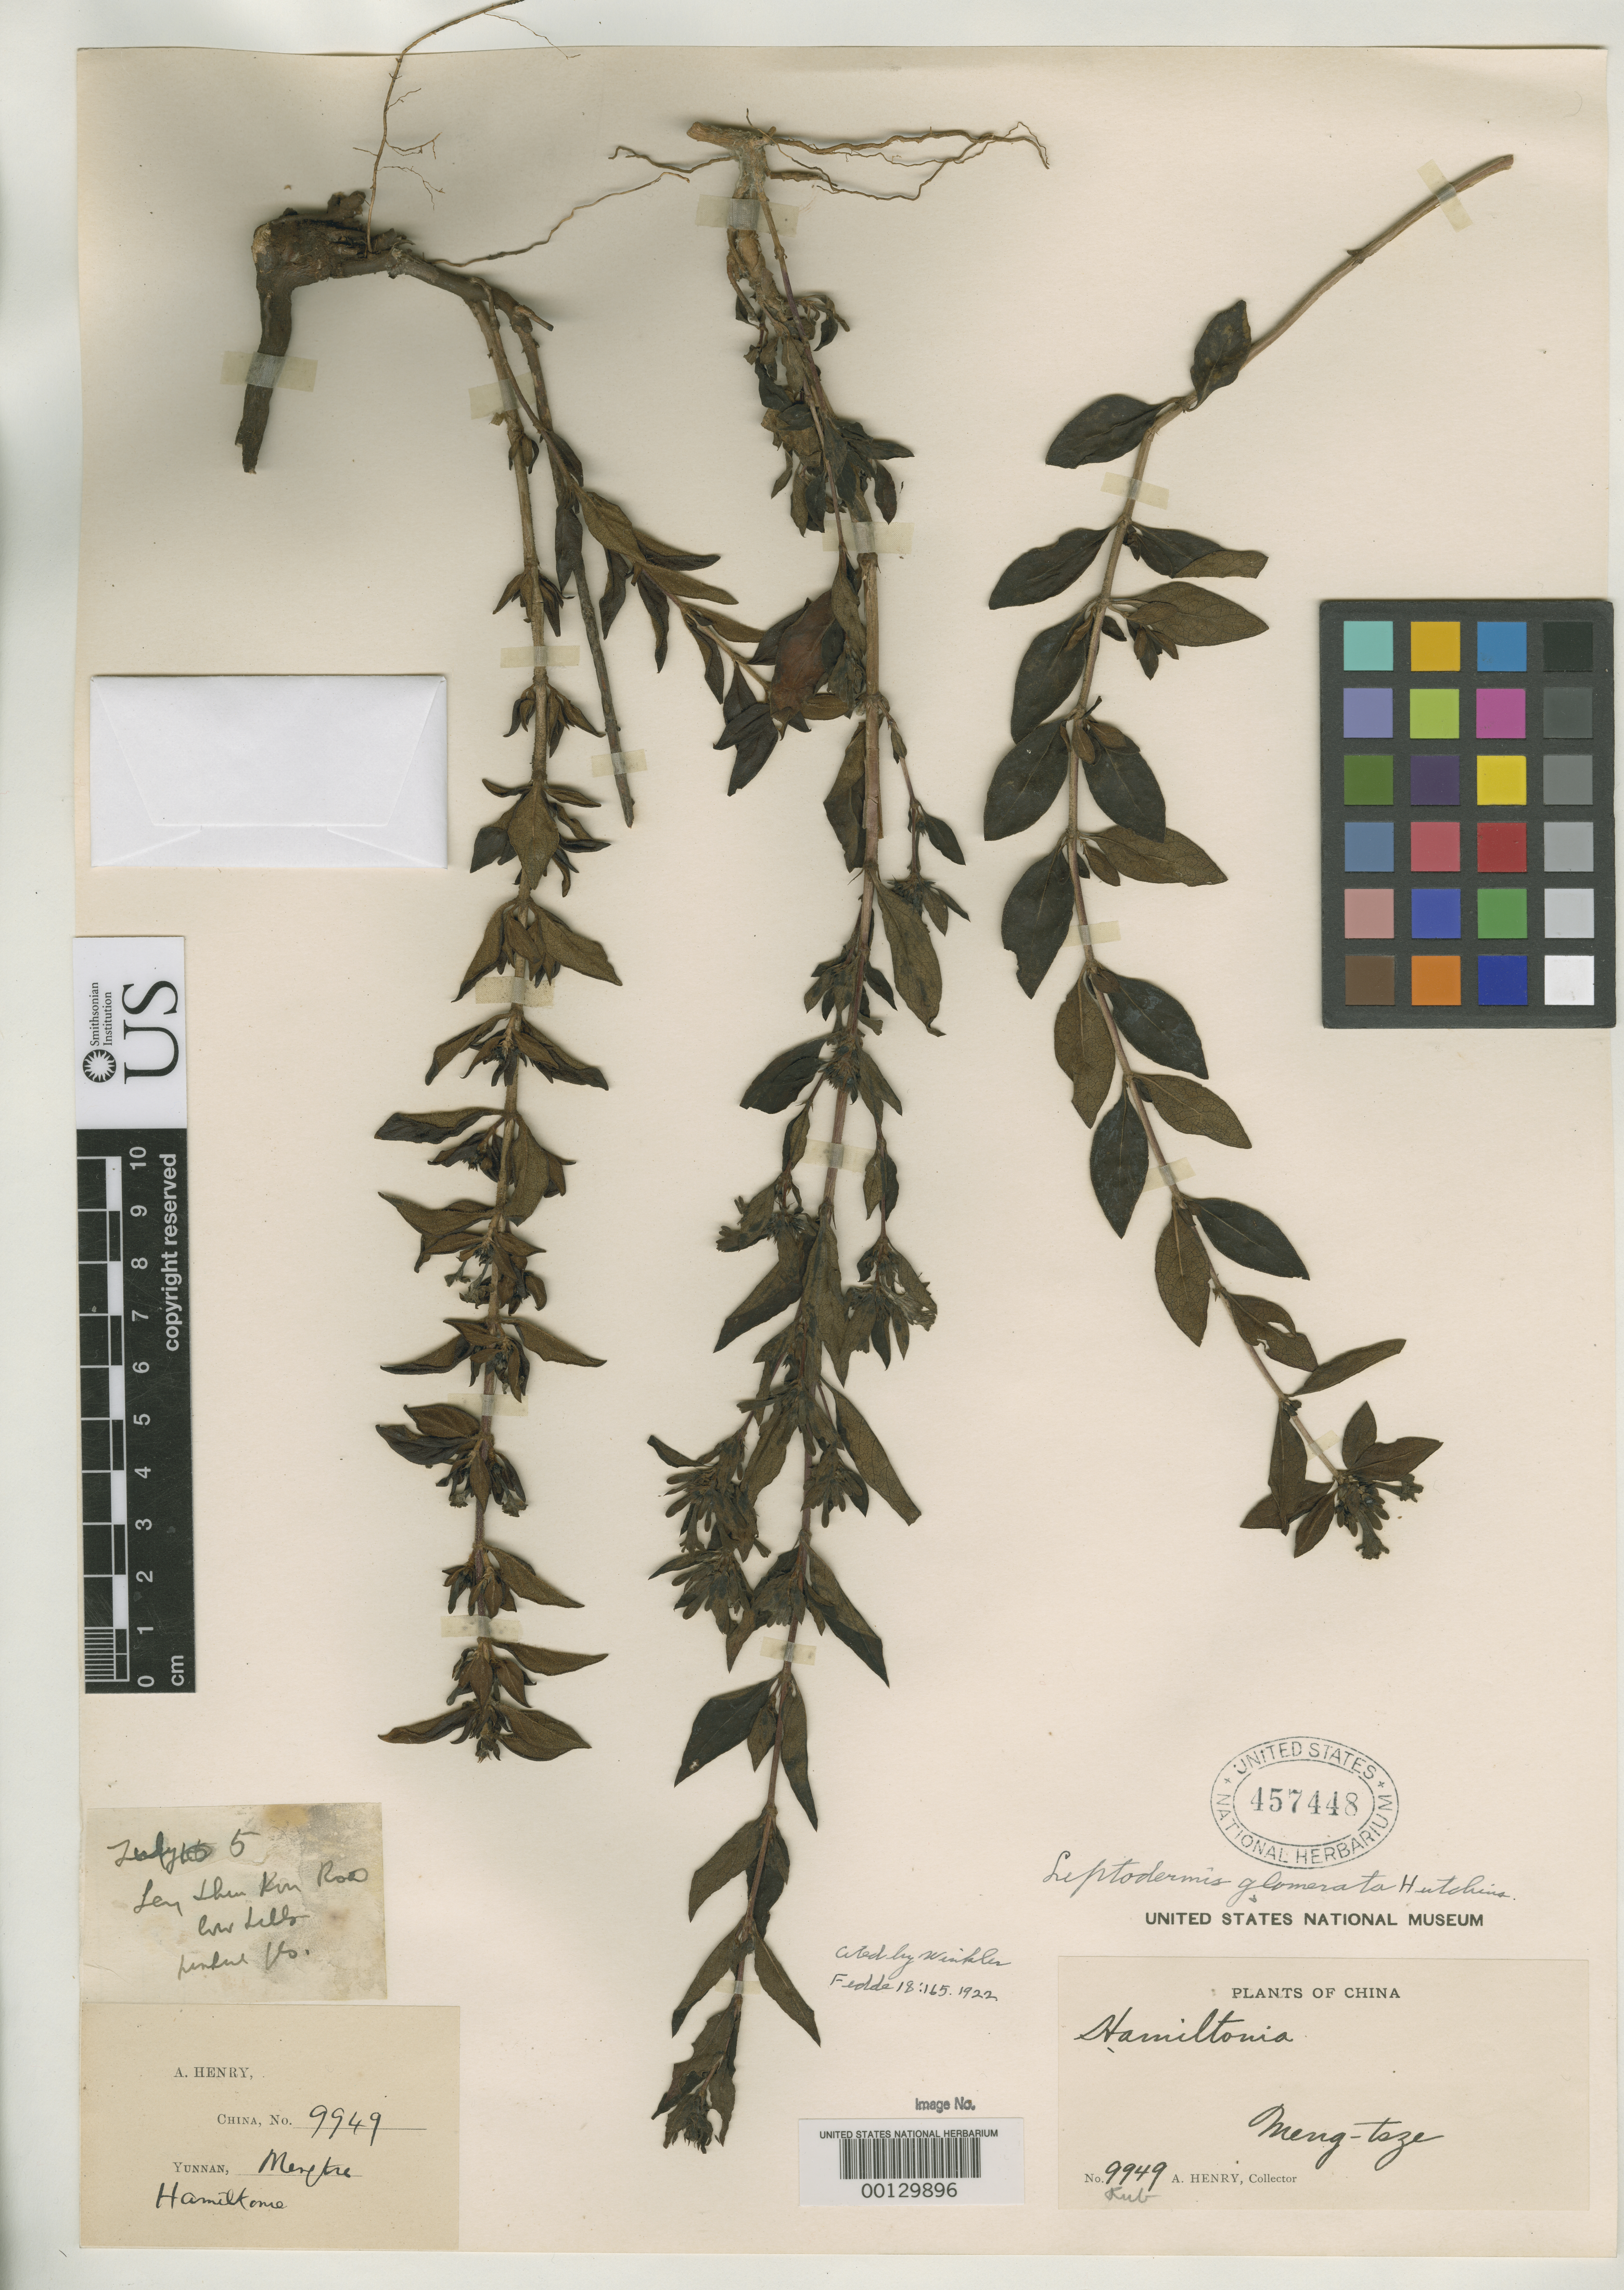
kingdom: Plantae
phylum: Tracheophyta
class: Magnoliopsida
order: Gentianales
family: Rubiaceae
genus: Leptodermis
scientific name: Leptodermis glomerata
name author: Hutch. in Sarg.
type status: Isotype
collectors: A. Henry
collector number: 9949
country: China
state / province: Yunnan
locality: Mengtze [Meng-tsze]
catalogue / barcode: US 457448